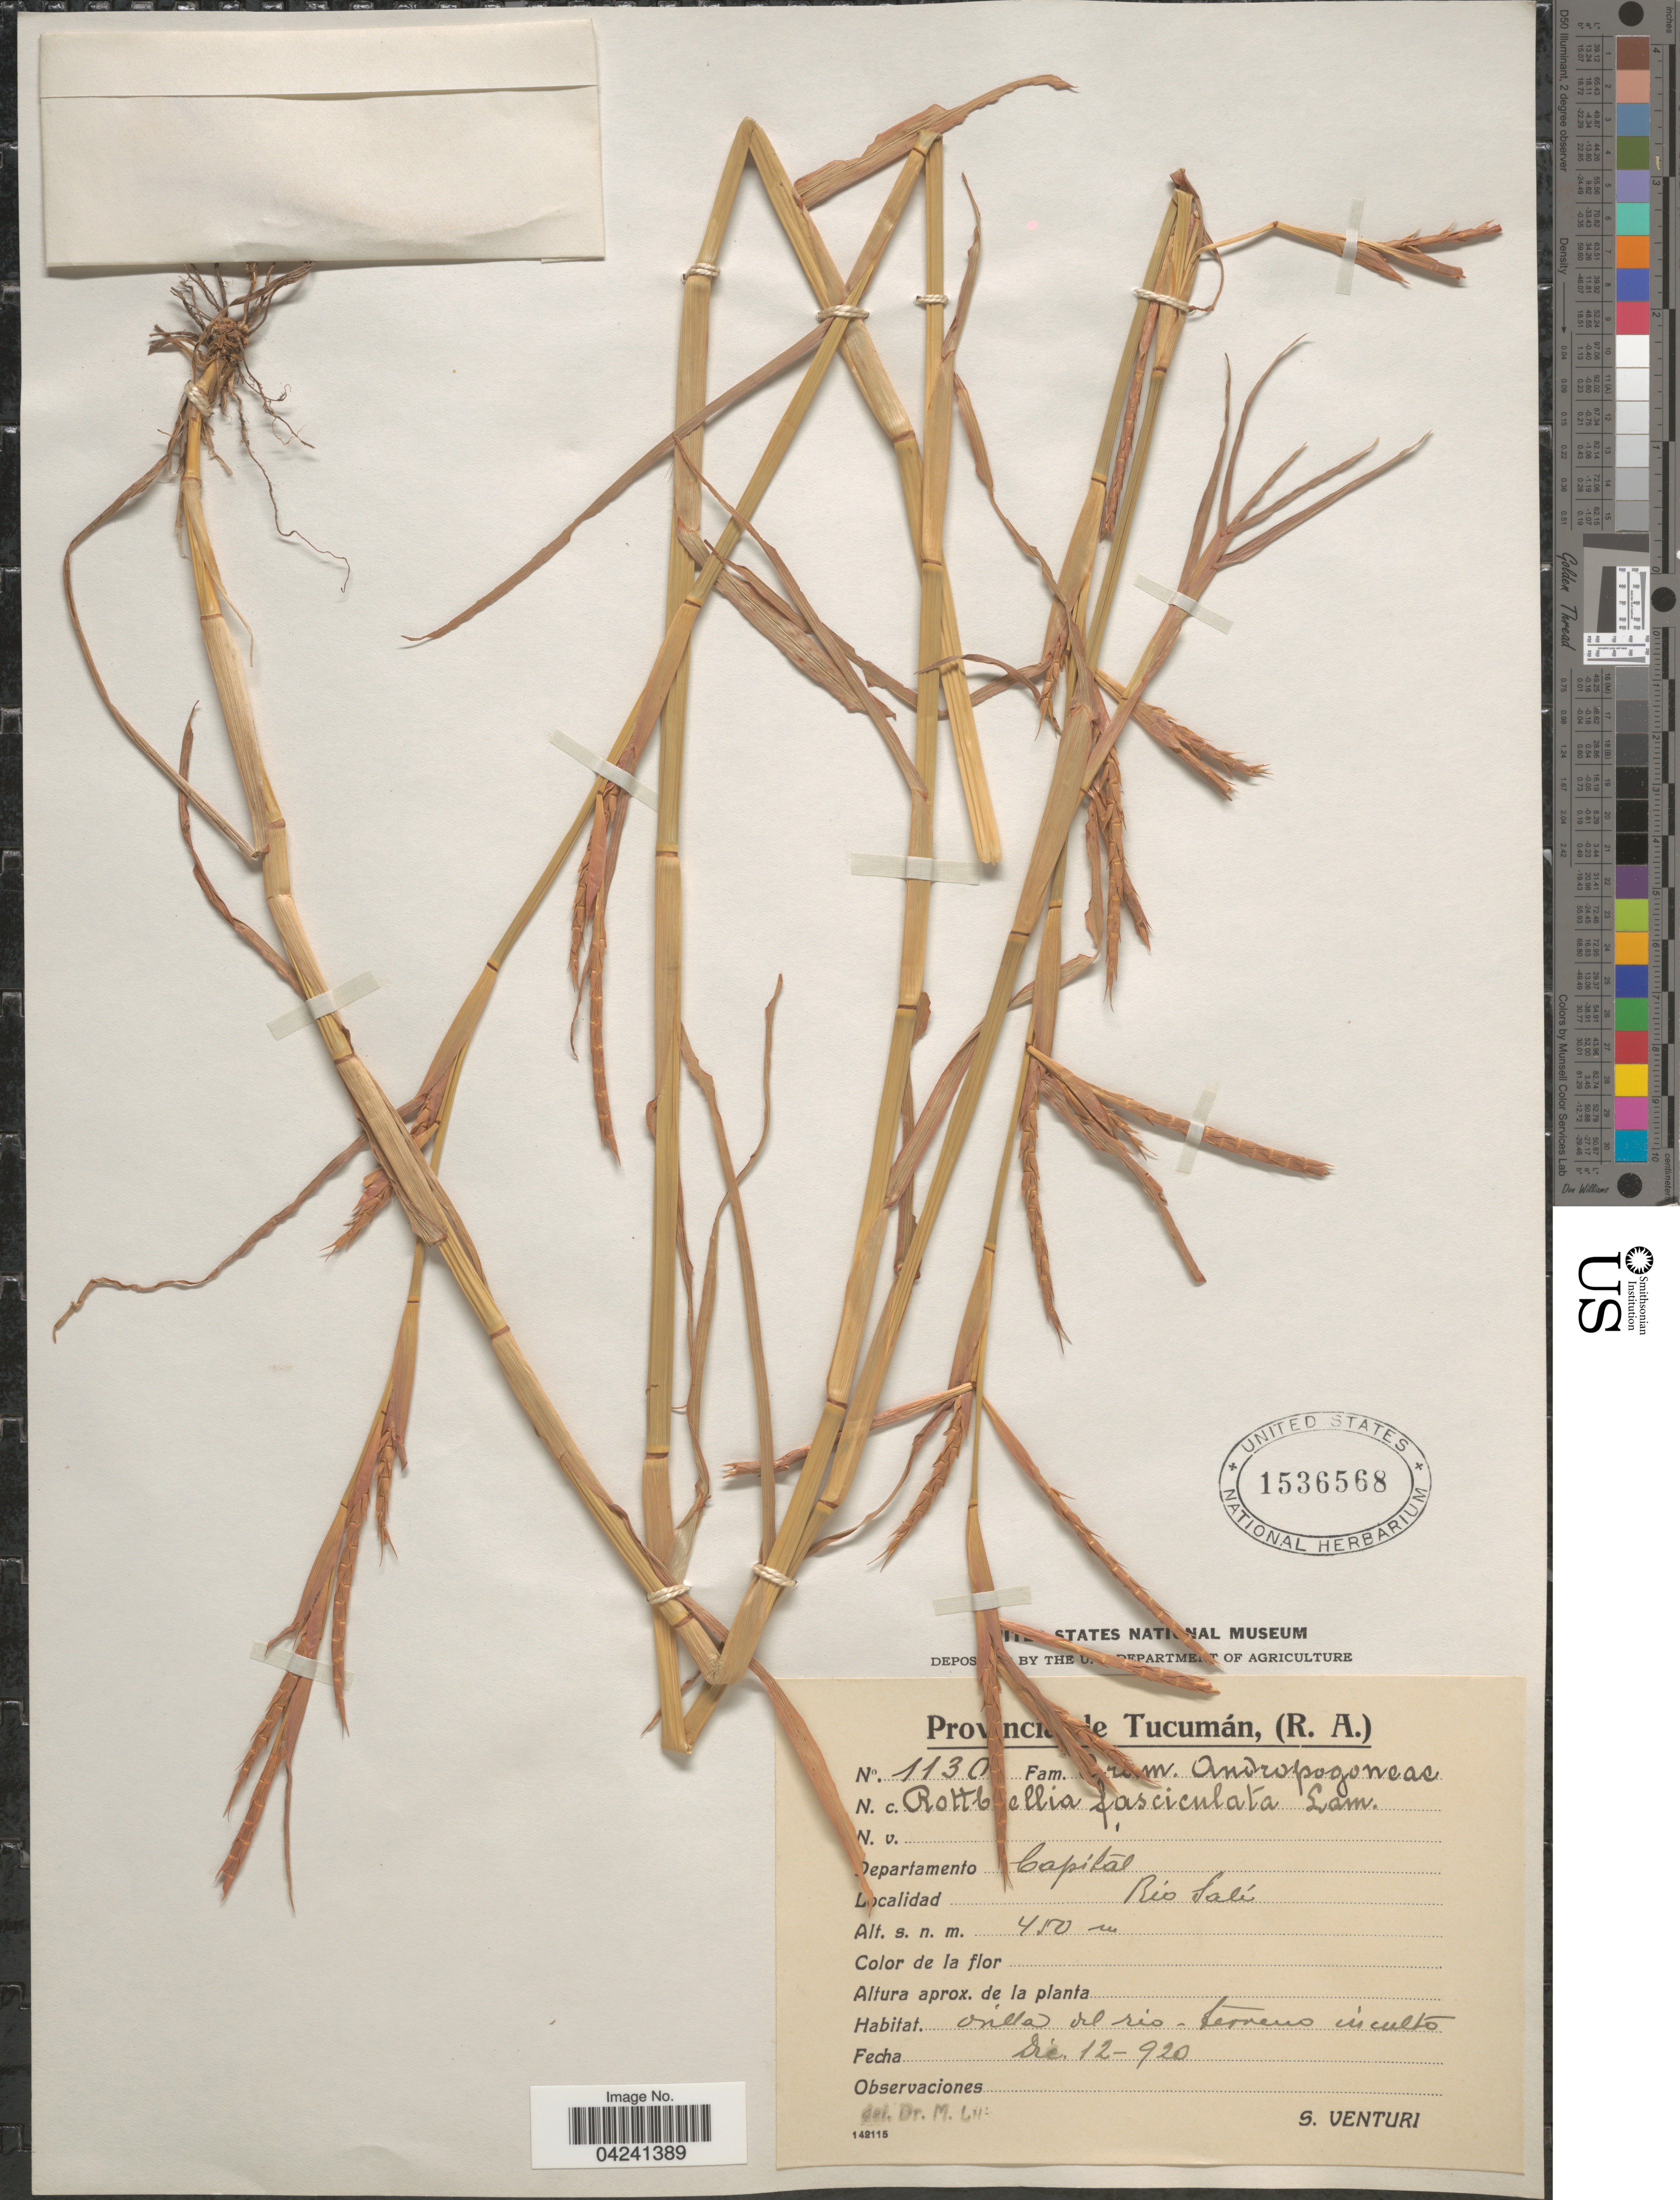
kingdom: Plantae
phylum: Tracheophyta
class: Liliopsida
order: Poales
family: Poaceae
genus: Hemarthria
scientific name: Hemarthria altissima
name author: (Poir.) Stapf & C. E. Hubb.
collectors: S. Venturi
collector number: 1130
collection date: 1920-12-12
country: Argentina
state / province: Tucuman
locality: Departamento Capital. Rio Sali.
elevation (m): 450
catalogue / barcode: US 1536568